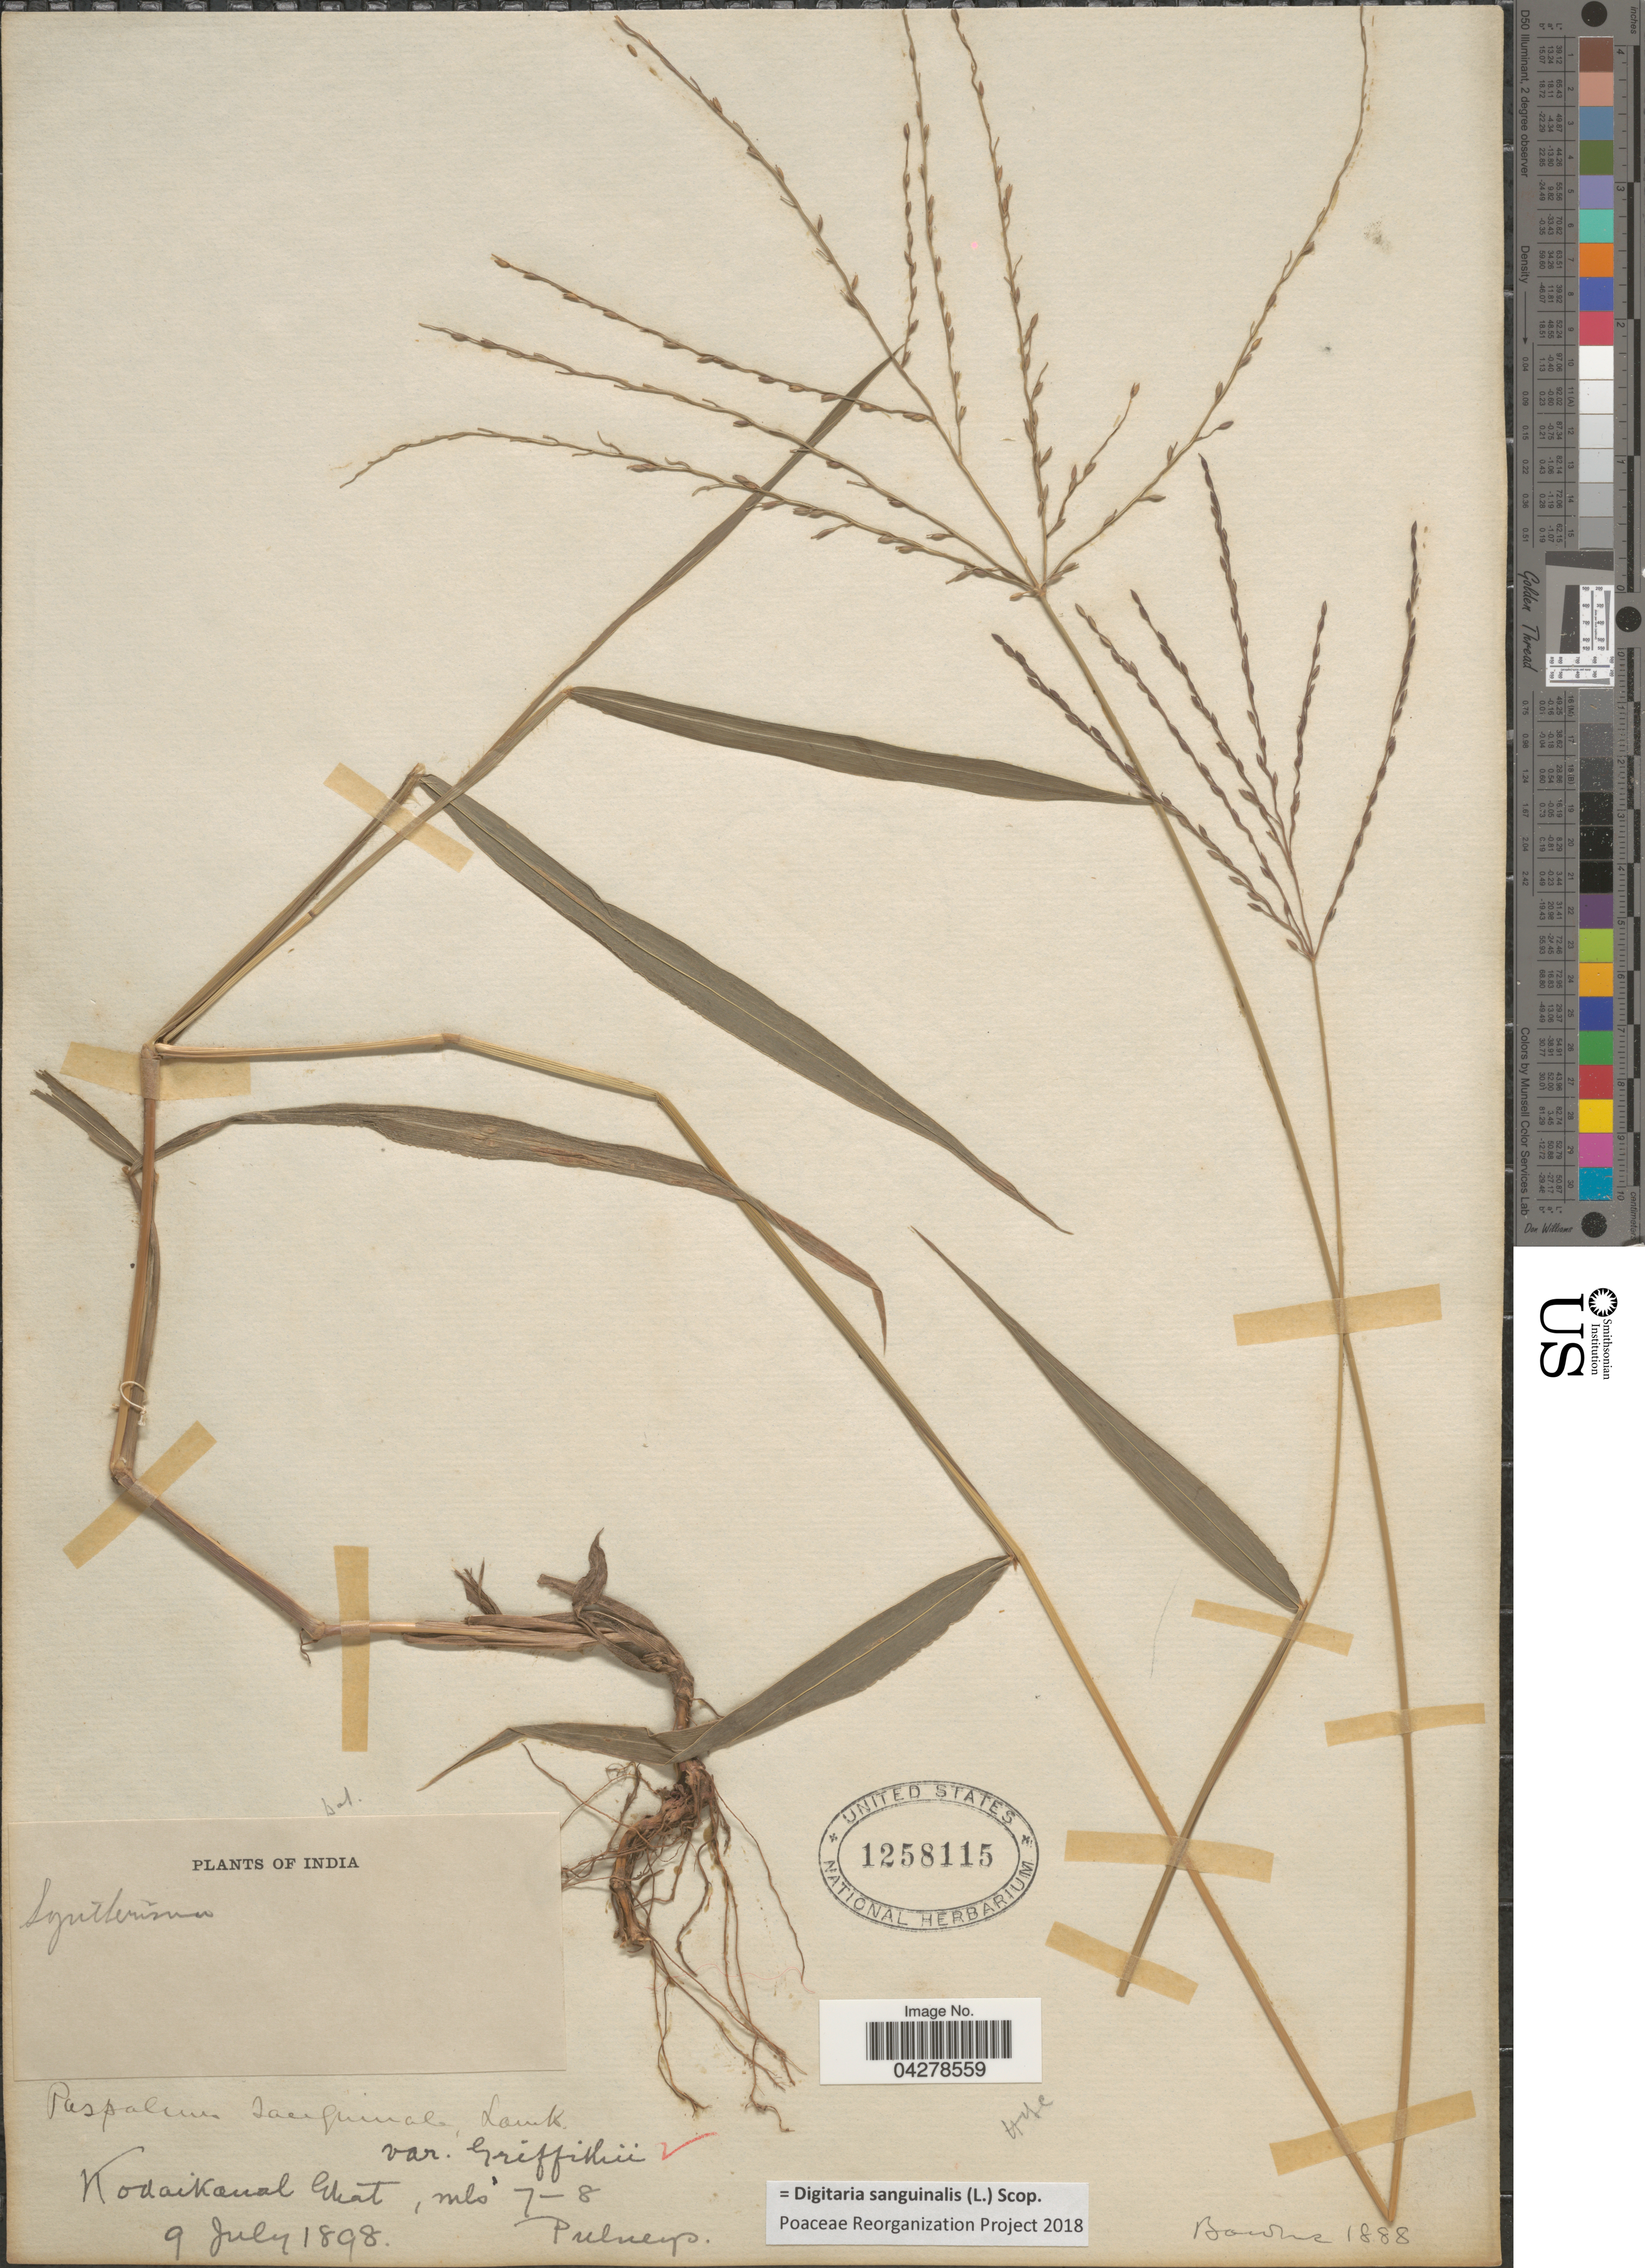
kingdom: Plantae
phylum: Tracheophyta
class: Liliopsida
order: Poales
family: Poaceae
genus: Digitaria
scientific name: Digitaria sanguinalis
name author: (L.) Scop.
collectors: -- Bourne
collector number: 1888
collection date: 1898-07-09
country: India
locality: KodaiKanal Ghat - mls. 7-8. Pulneys.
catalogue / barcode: US 1258115